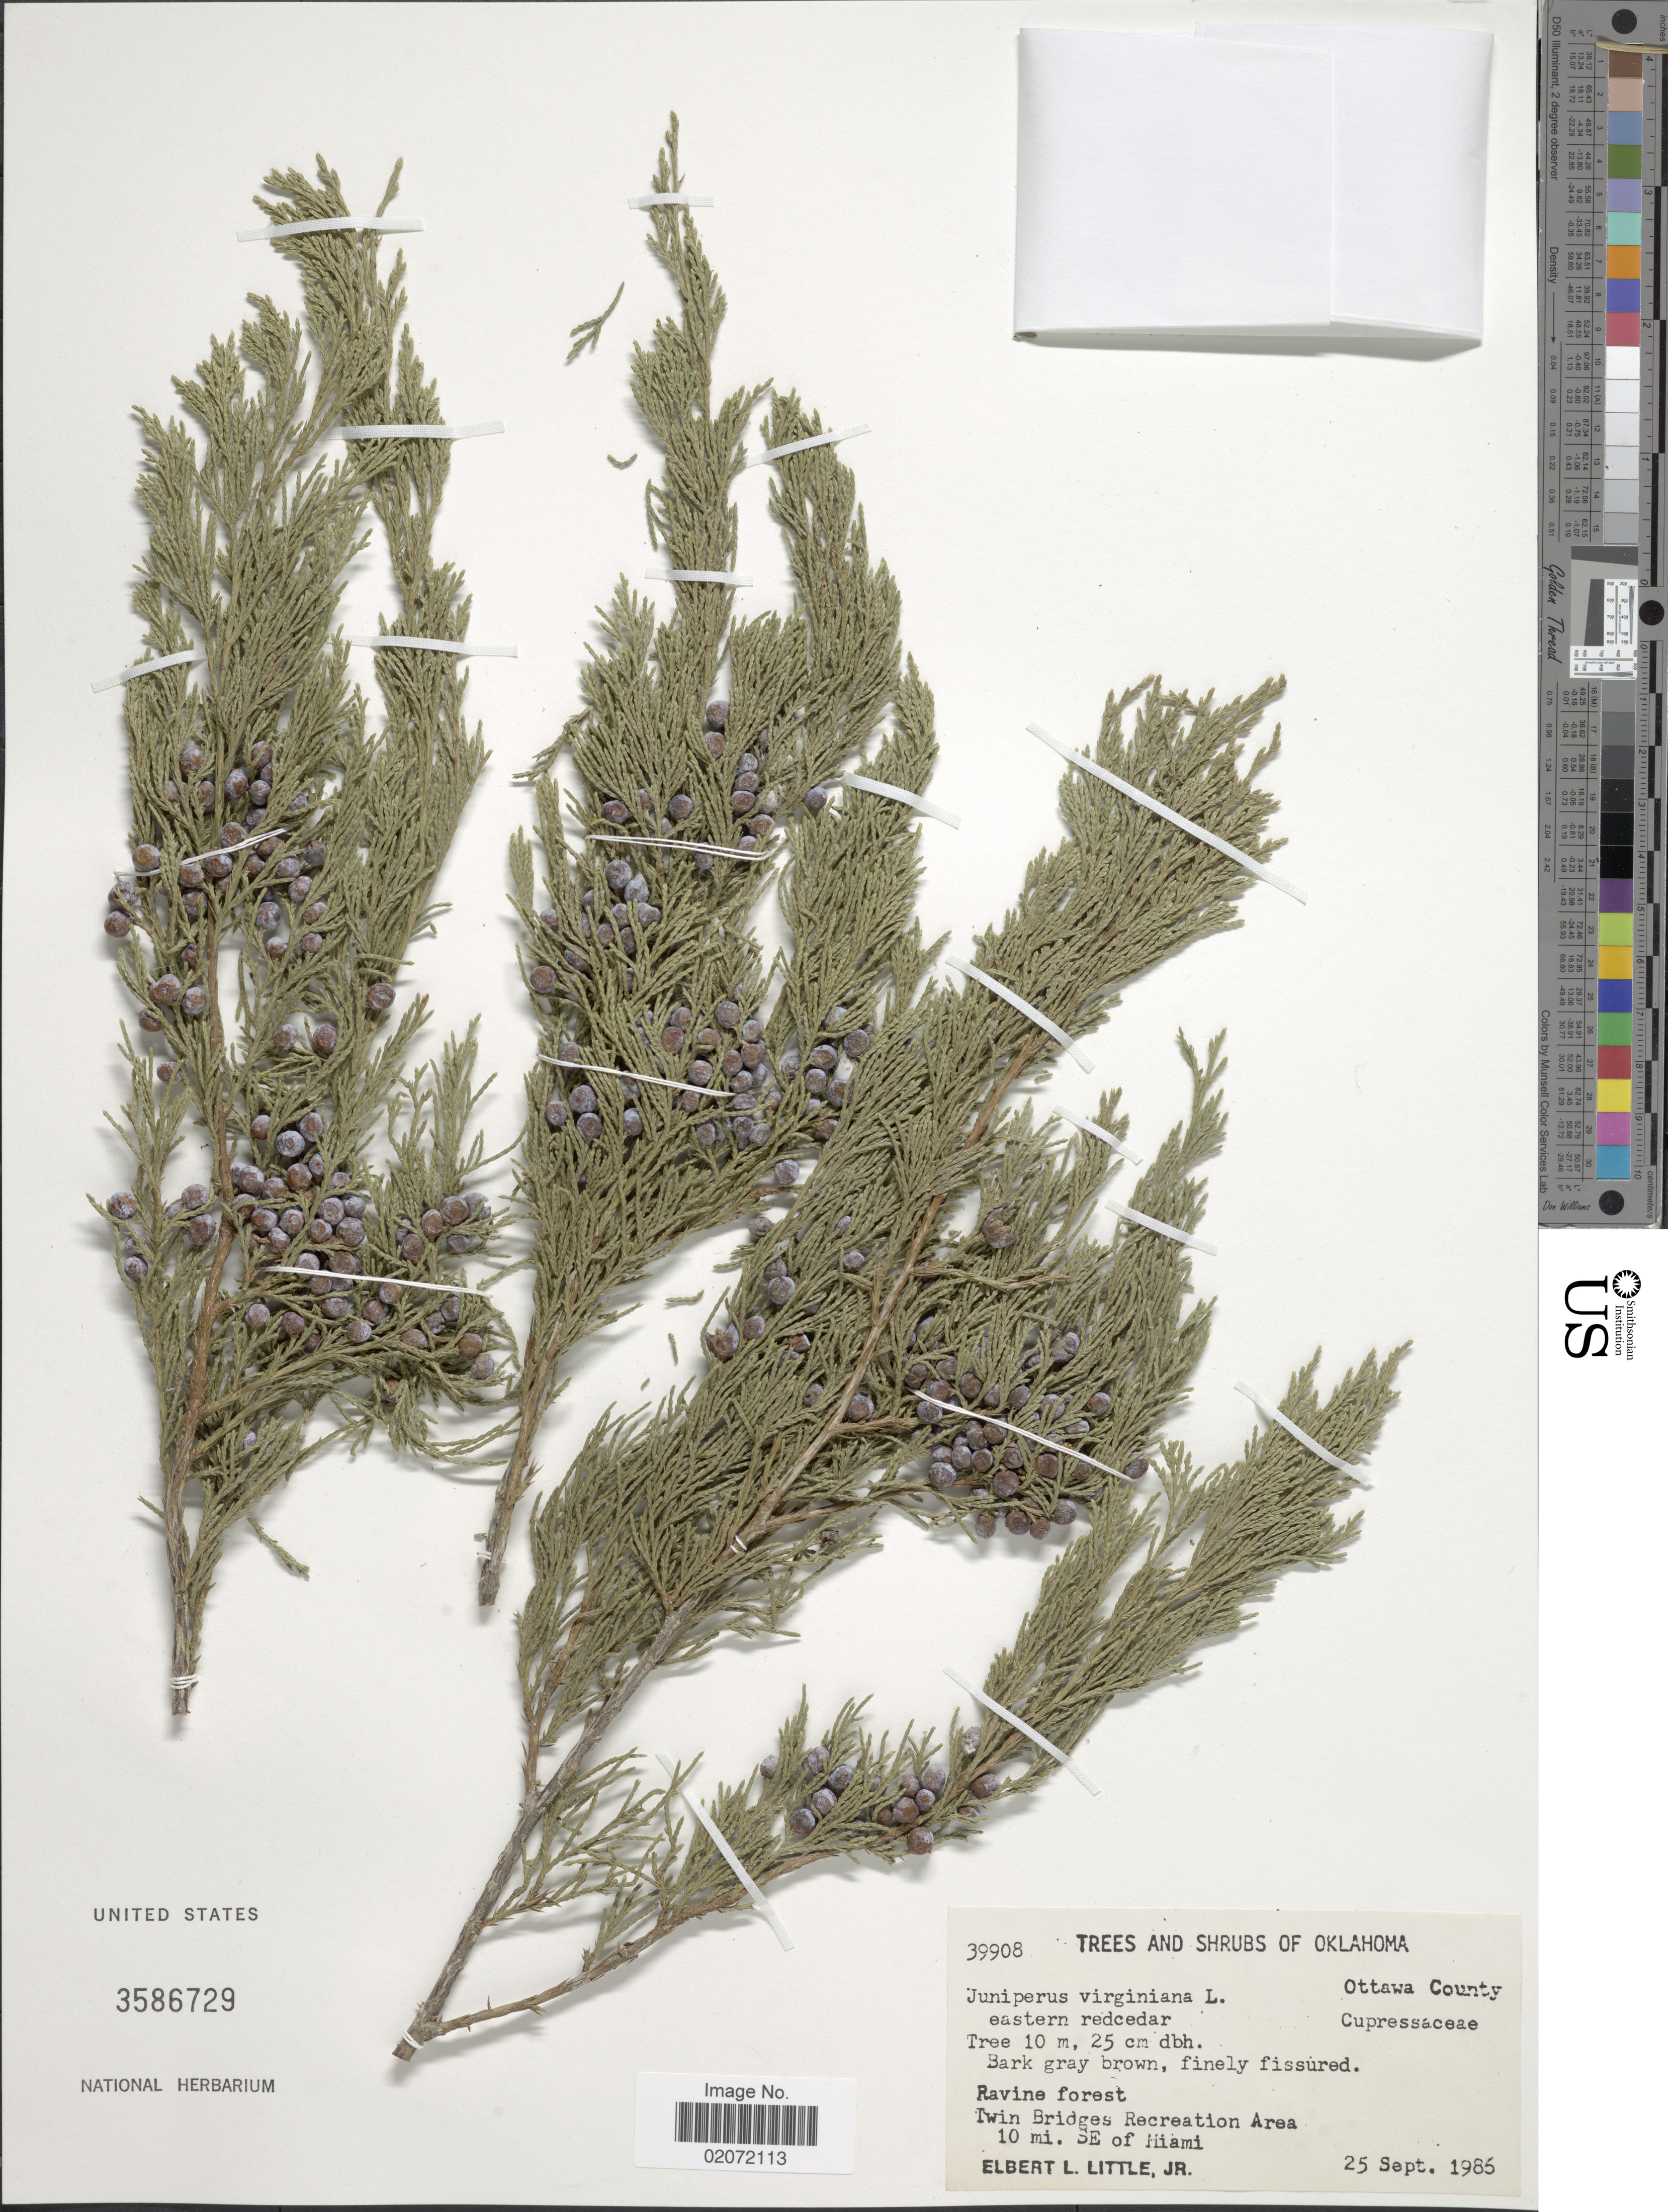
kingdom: Plantae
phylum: Tracheophyta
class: Pinopsida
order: Pinales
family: Cupressaceae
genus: Juniperus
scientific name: Juniperus virginiana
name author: L.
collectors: E. L. Little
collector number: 39908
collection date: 1986-09-25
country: United States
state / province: Oklahoma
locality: Oklahoma. Ravine Forest, Twin Bridges Recreatiomn Area, 10 mi. SE of Miami. Ottawa County.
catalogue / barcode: US 3586729